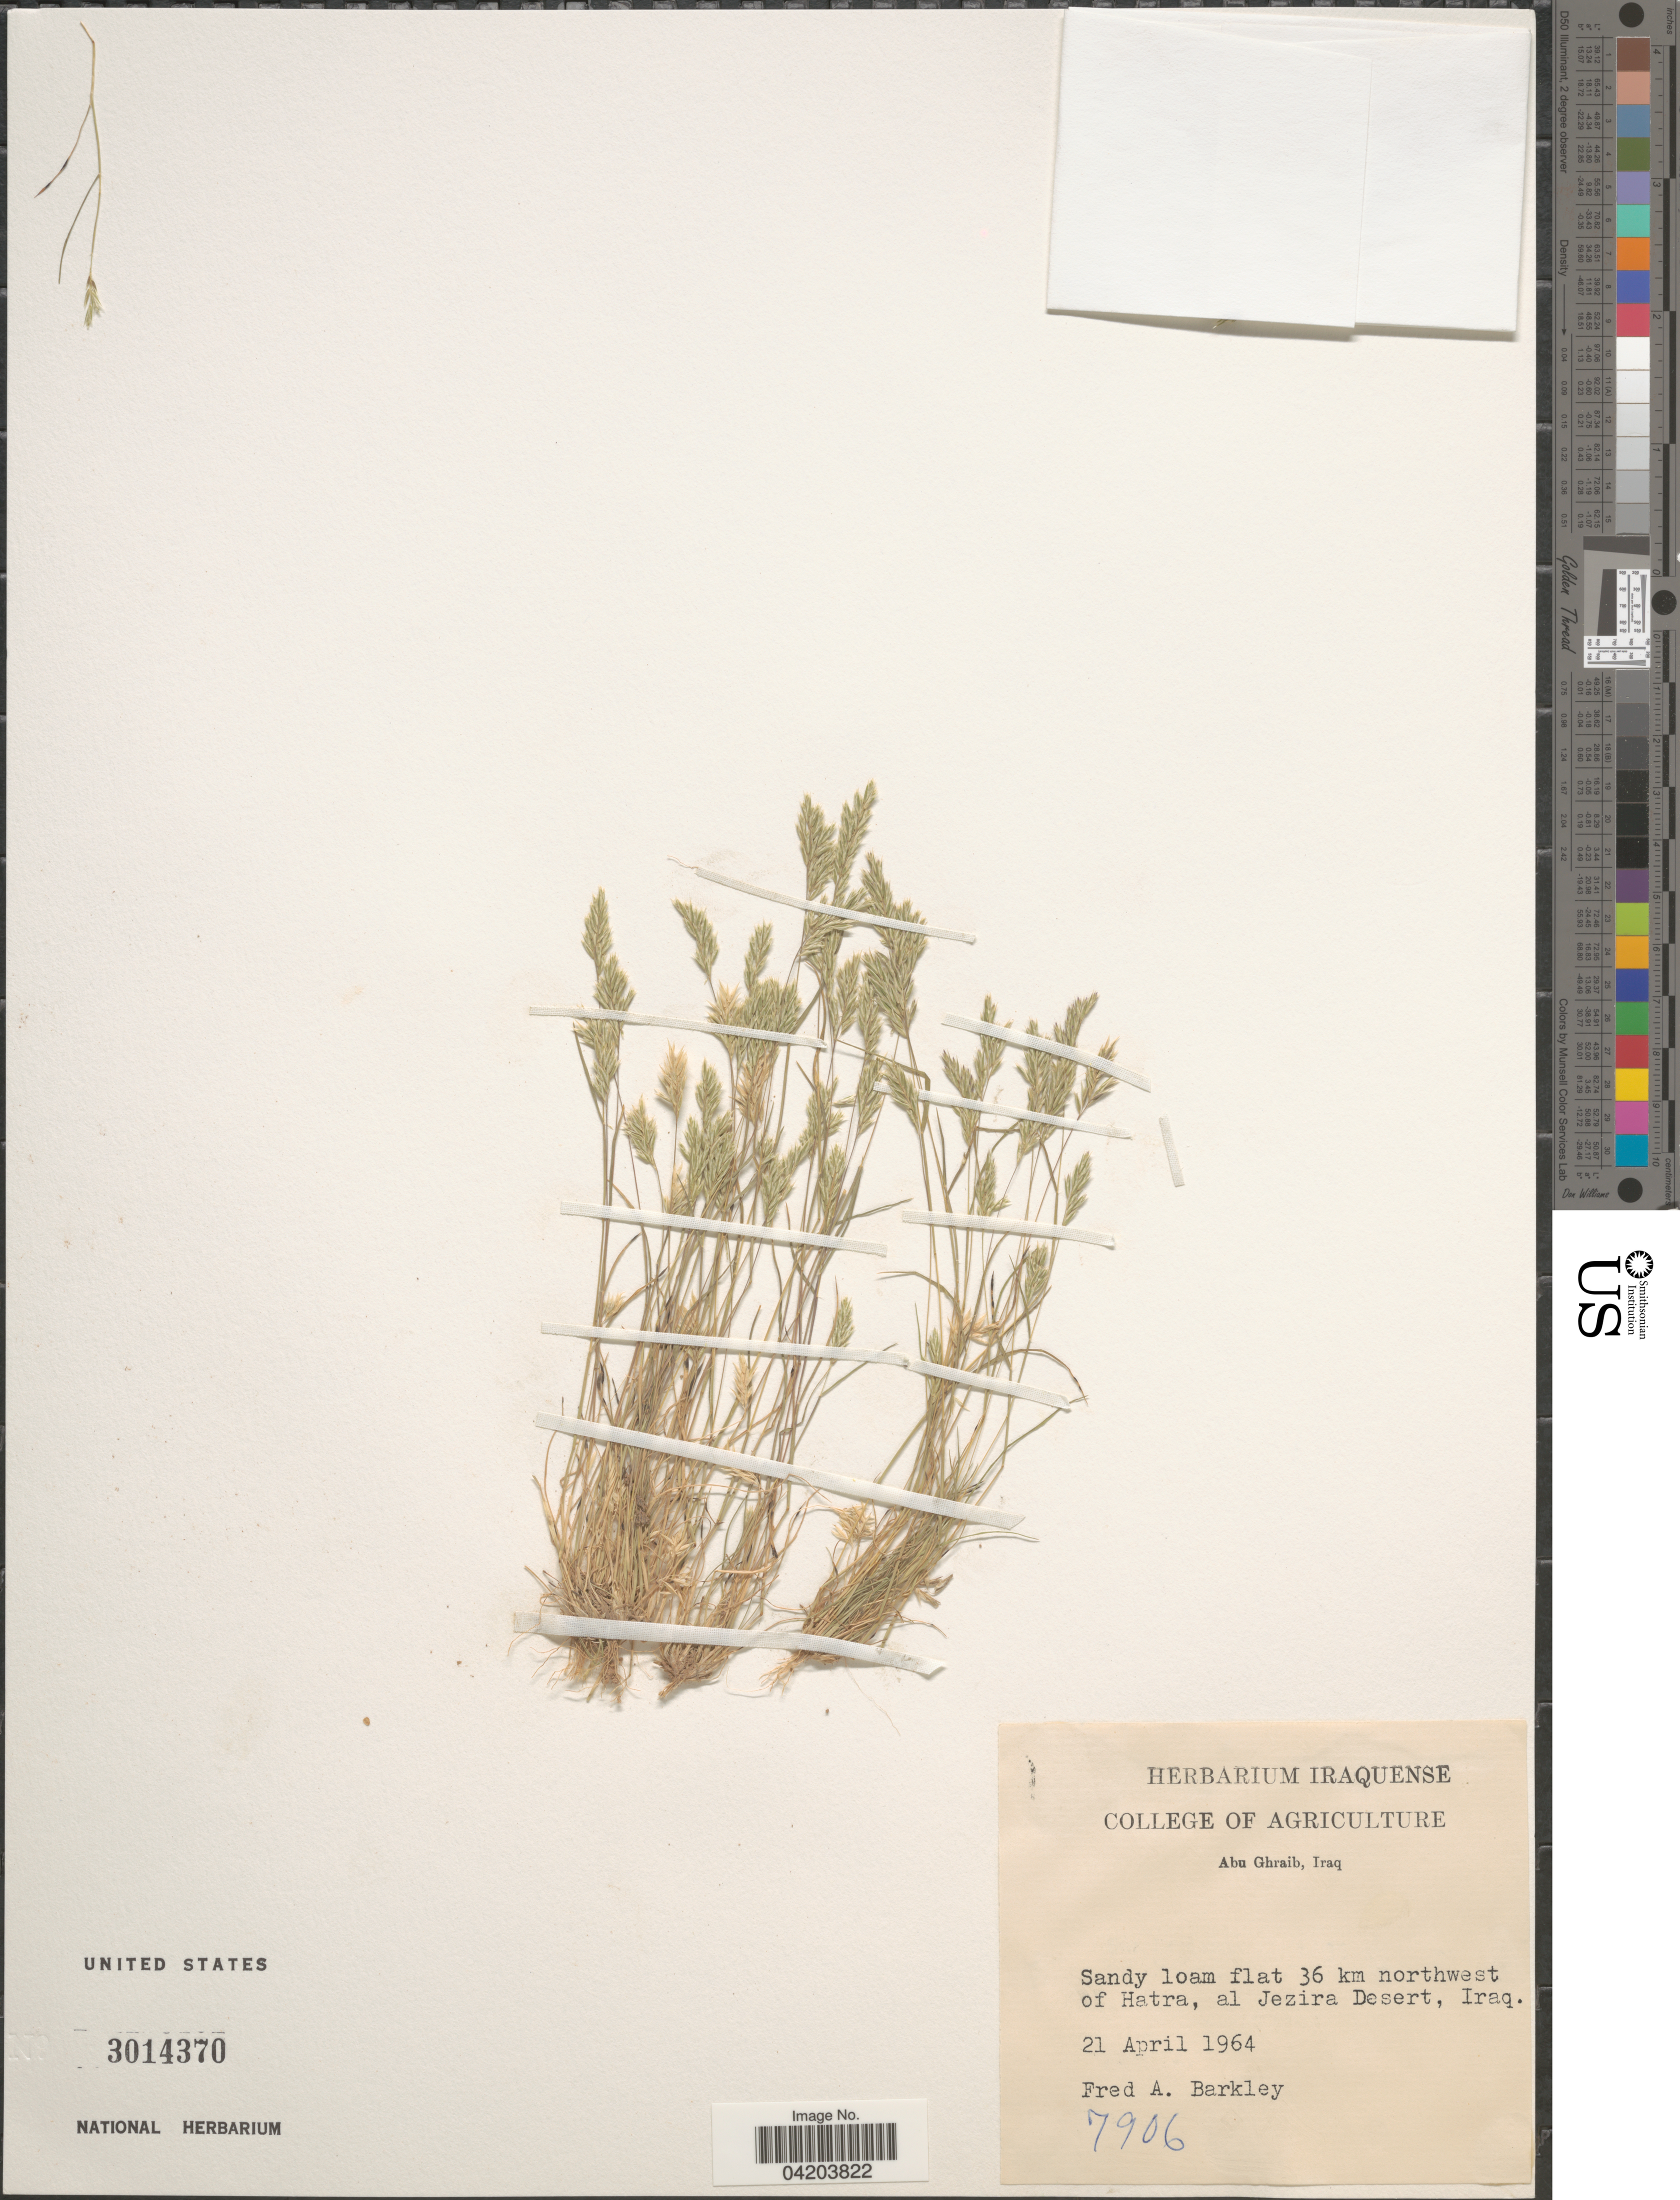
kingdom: Plantae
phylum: Tracheophyta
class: Liliopsida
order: Poales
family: Poaceae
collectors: F. A. Barkley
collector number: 7906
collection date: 1964-04-21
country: Iraq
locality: Sandy loam flat 36 km northwest of Hatra, al Jezira Desert.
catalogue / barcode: US 3014370